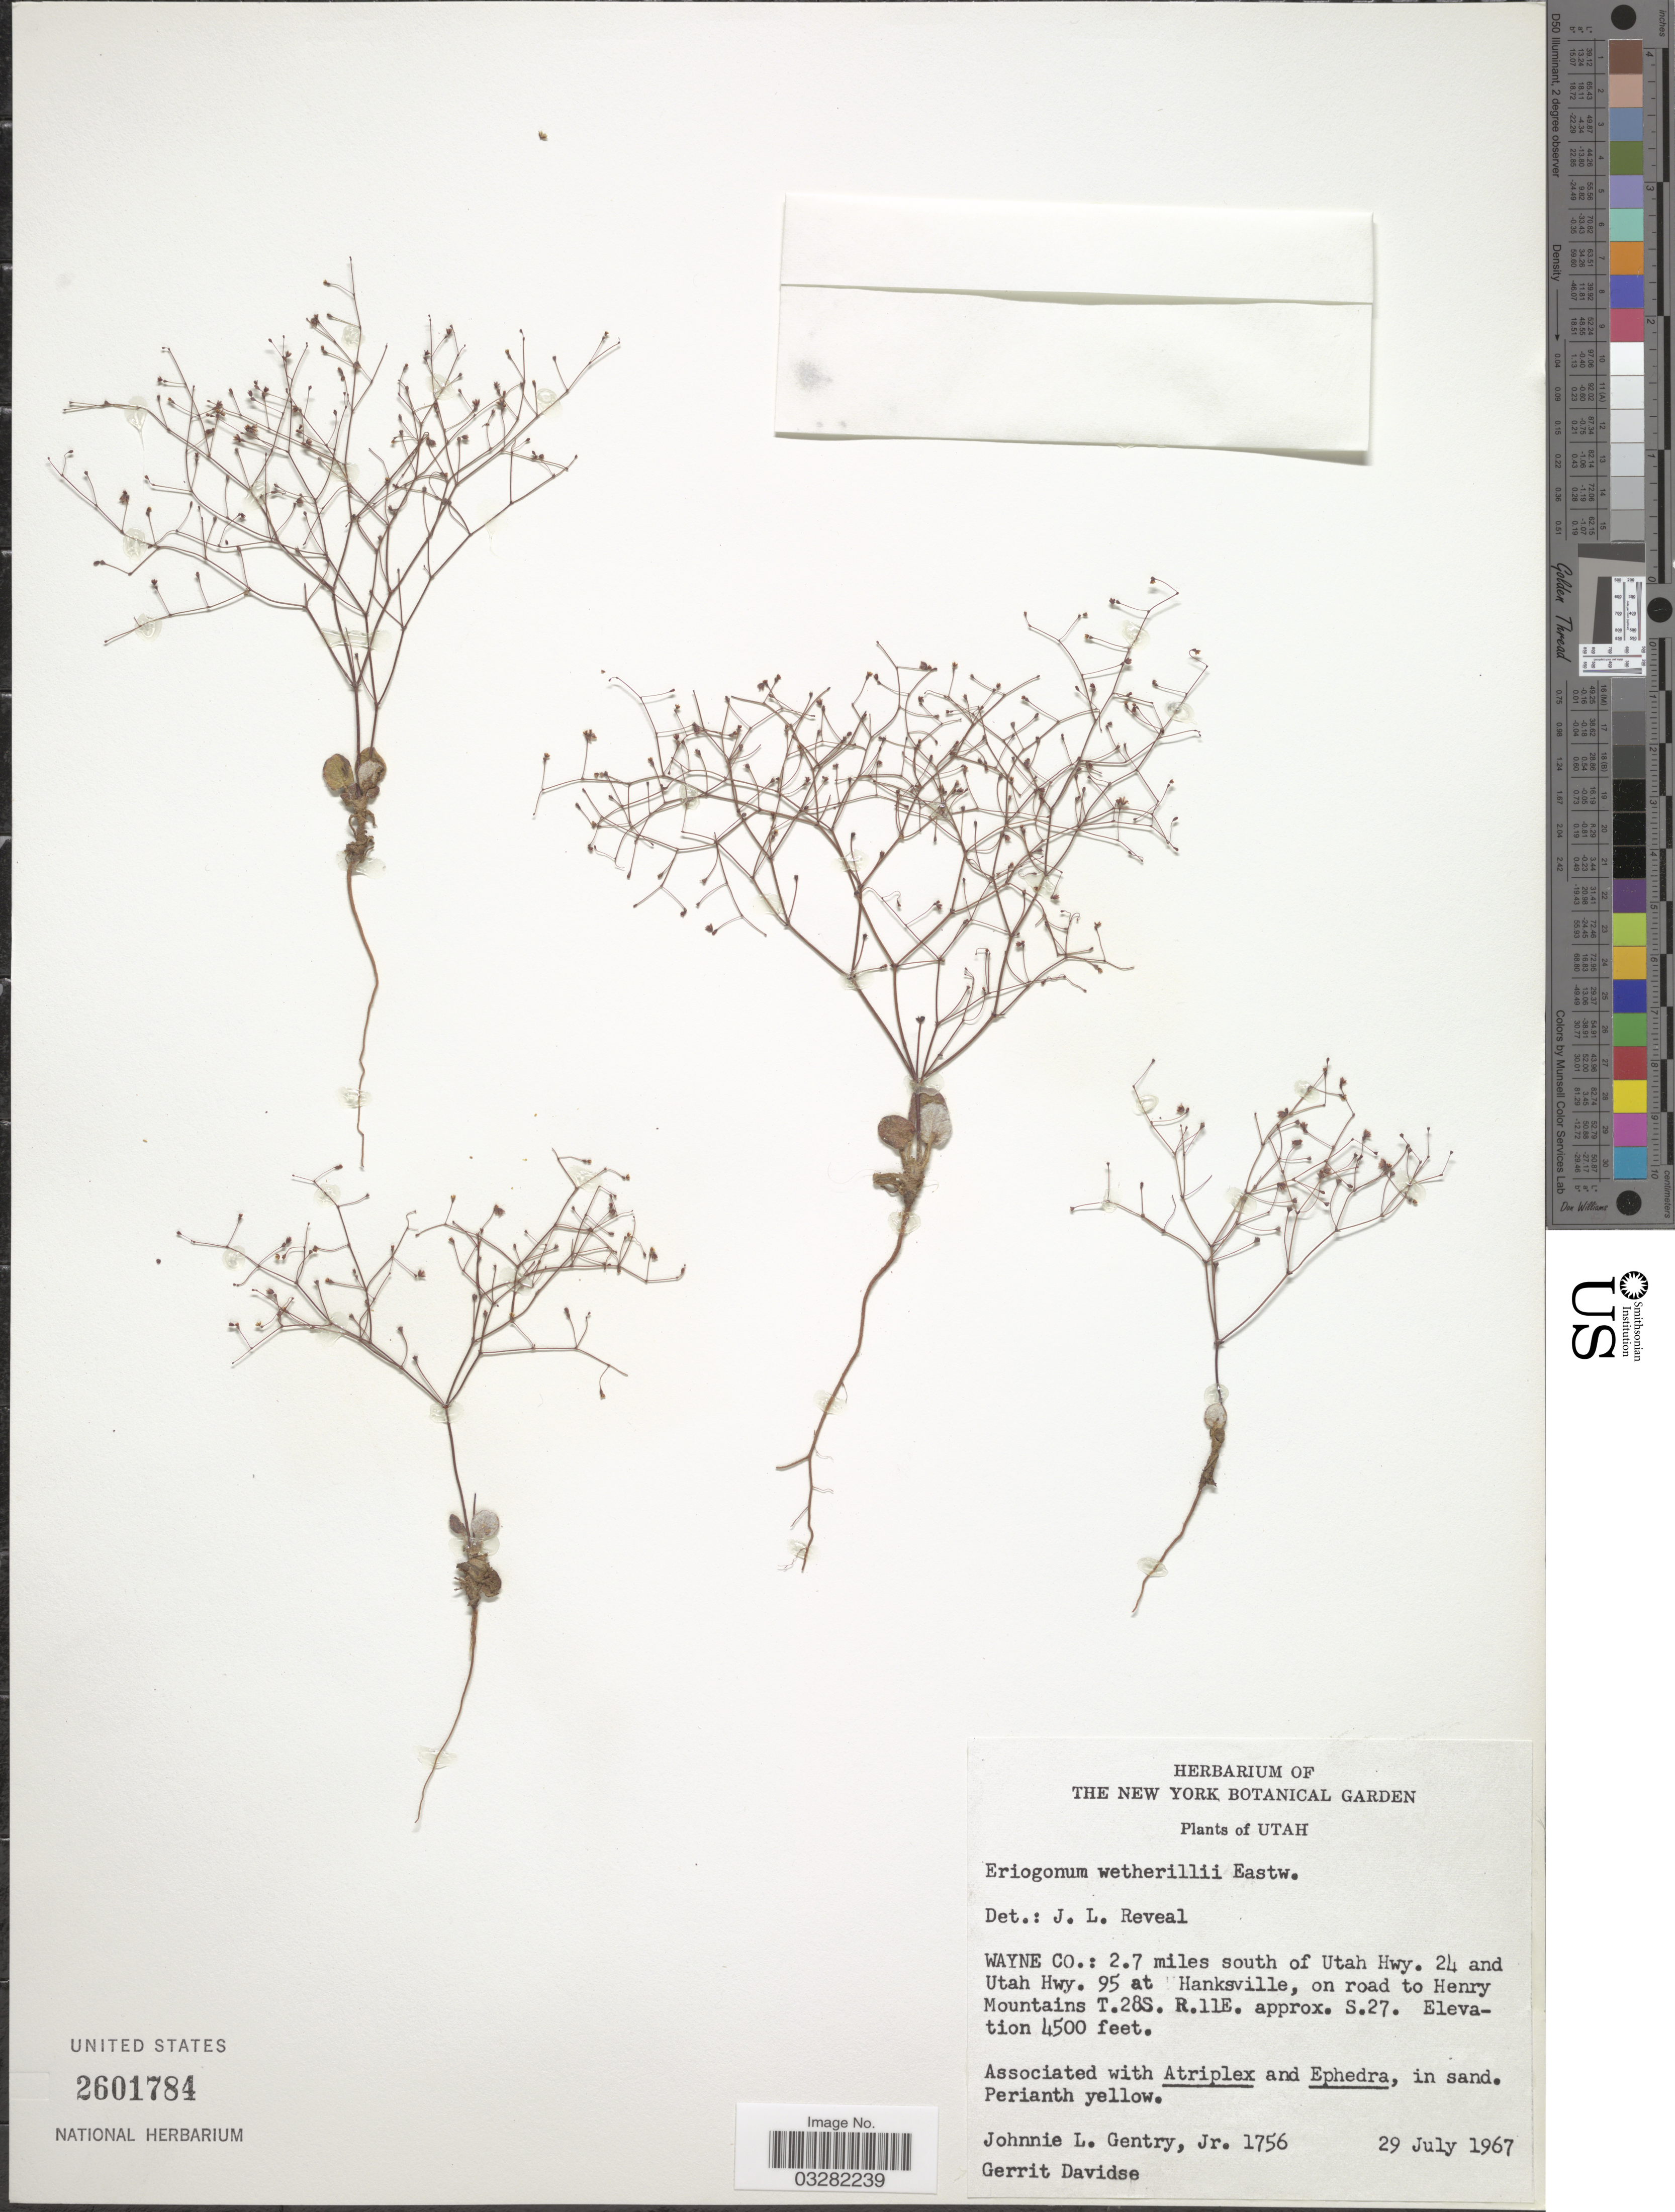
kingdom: Plantae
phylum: Tracheophyta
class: Magnoliopsida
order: Caryophyllales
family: Polygonaceae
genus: Eriogonum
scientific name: Eriogonum wetherillii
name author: Eastw.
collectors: J. L. Gentry & G. Davidse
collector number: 1756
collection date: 1967-07-29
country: United States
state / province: Utah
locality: Wayne Co.: 2.7 miles south of Utah Hwy. 24 and Utah Hwy. 95 at Hanksville, on road to Henry Mountains T.28S. R.11E. approx. S.27.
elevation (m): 1372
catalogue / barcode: US 2601784